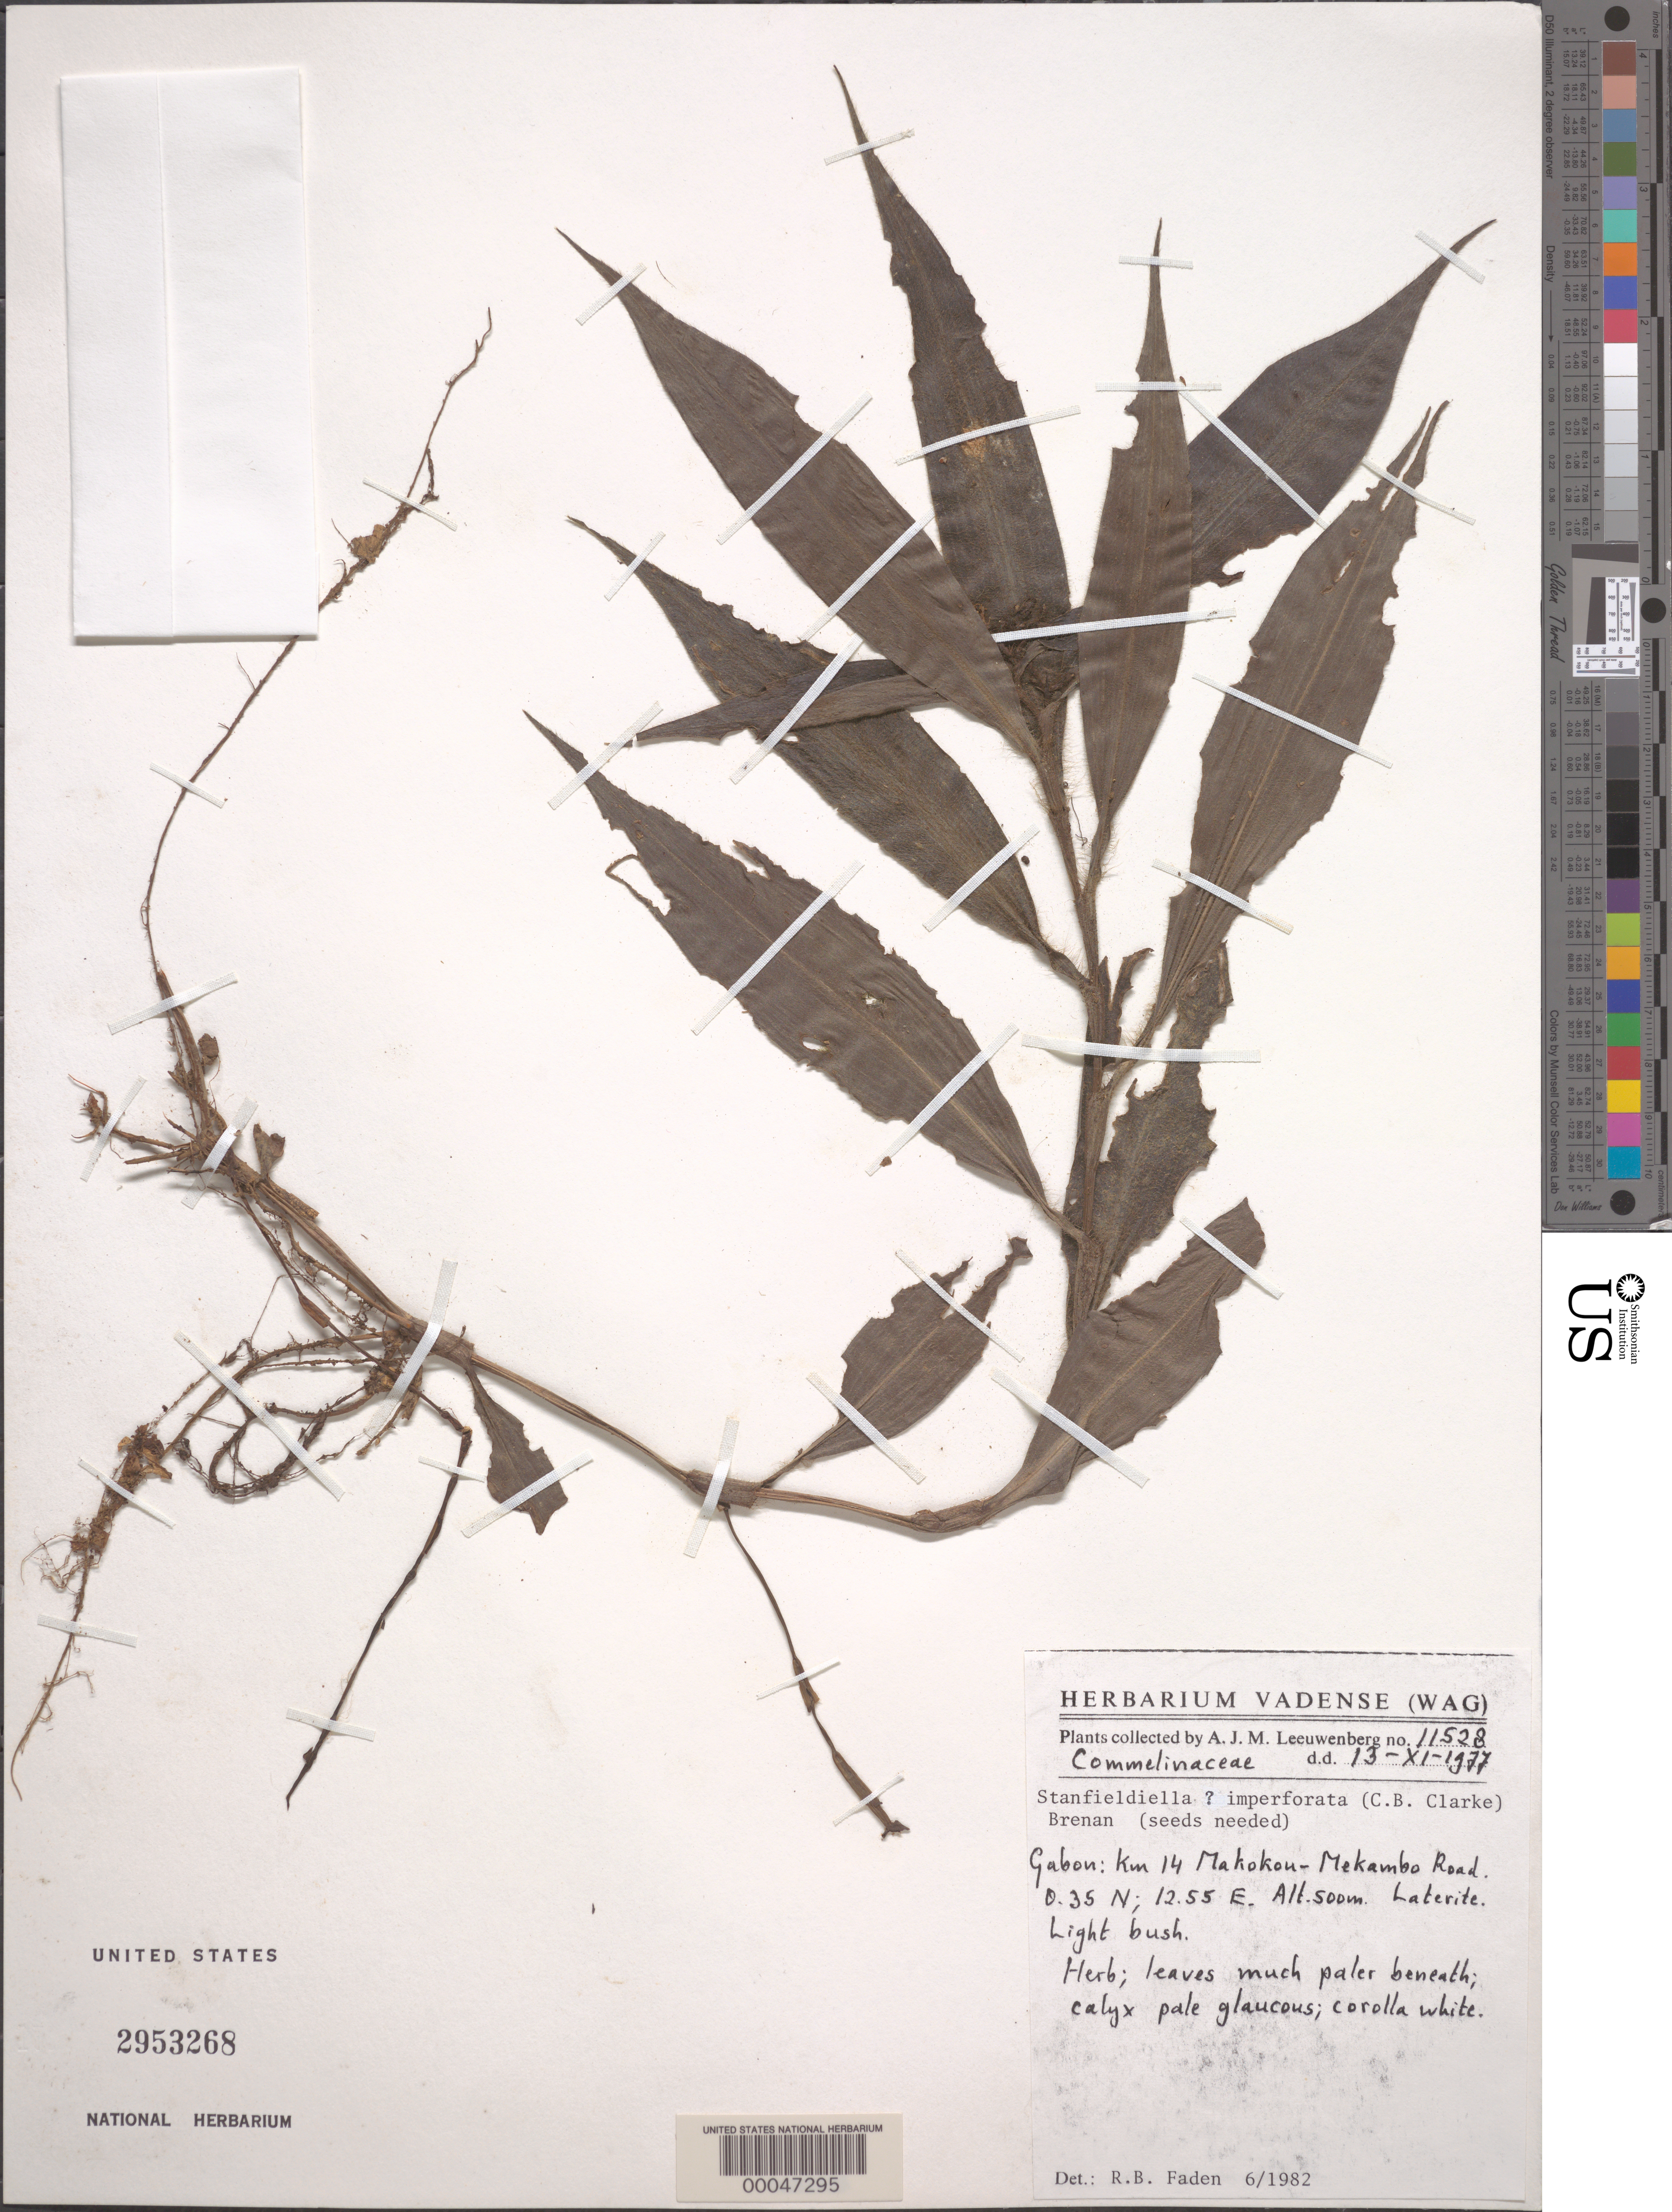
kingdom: Plantae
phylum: Tracheophyta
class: Liliopsida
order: Commelinales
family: Commelinaceae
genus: Stanfieldiella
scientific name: Stanfieldiella imperforata var. imperforata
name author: (C.B. Clarke) Brenan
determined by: Faden, Robert B., (US), Smithsonian Institution - National Museum of Natural History (UNITED STATES)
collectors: A. J. M. Leeuwenberg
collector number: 11528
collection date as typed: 13 Nov 1977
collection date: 1977-11-13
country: Gabon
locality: Makokou-Mekambo Road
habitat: Lateritic soil; light bush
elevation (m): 500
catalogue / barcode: US 2953268